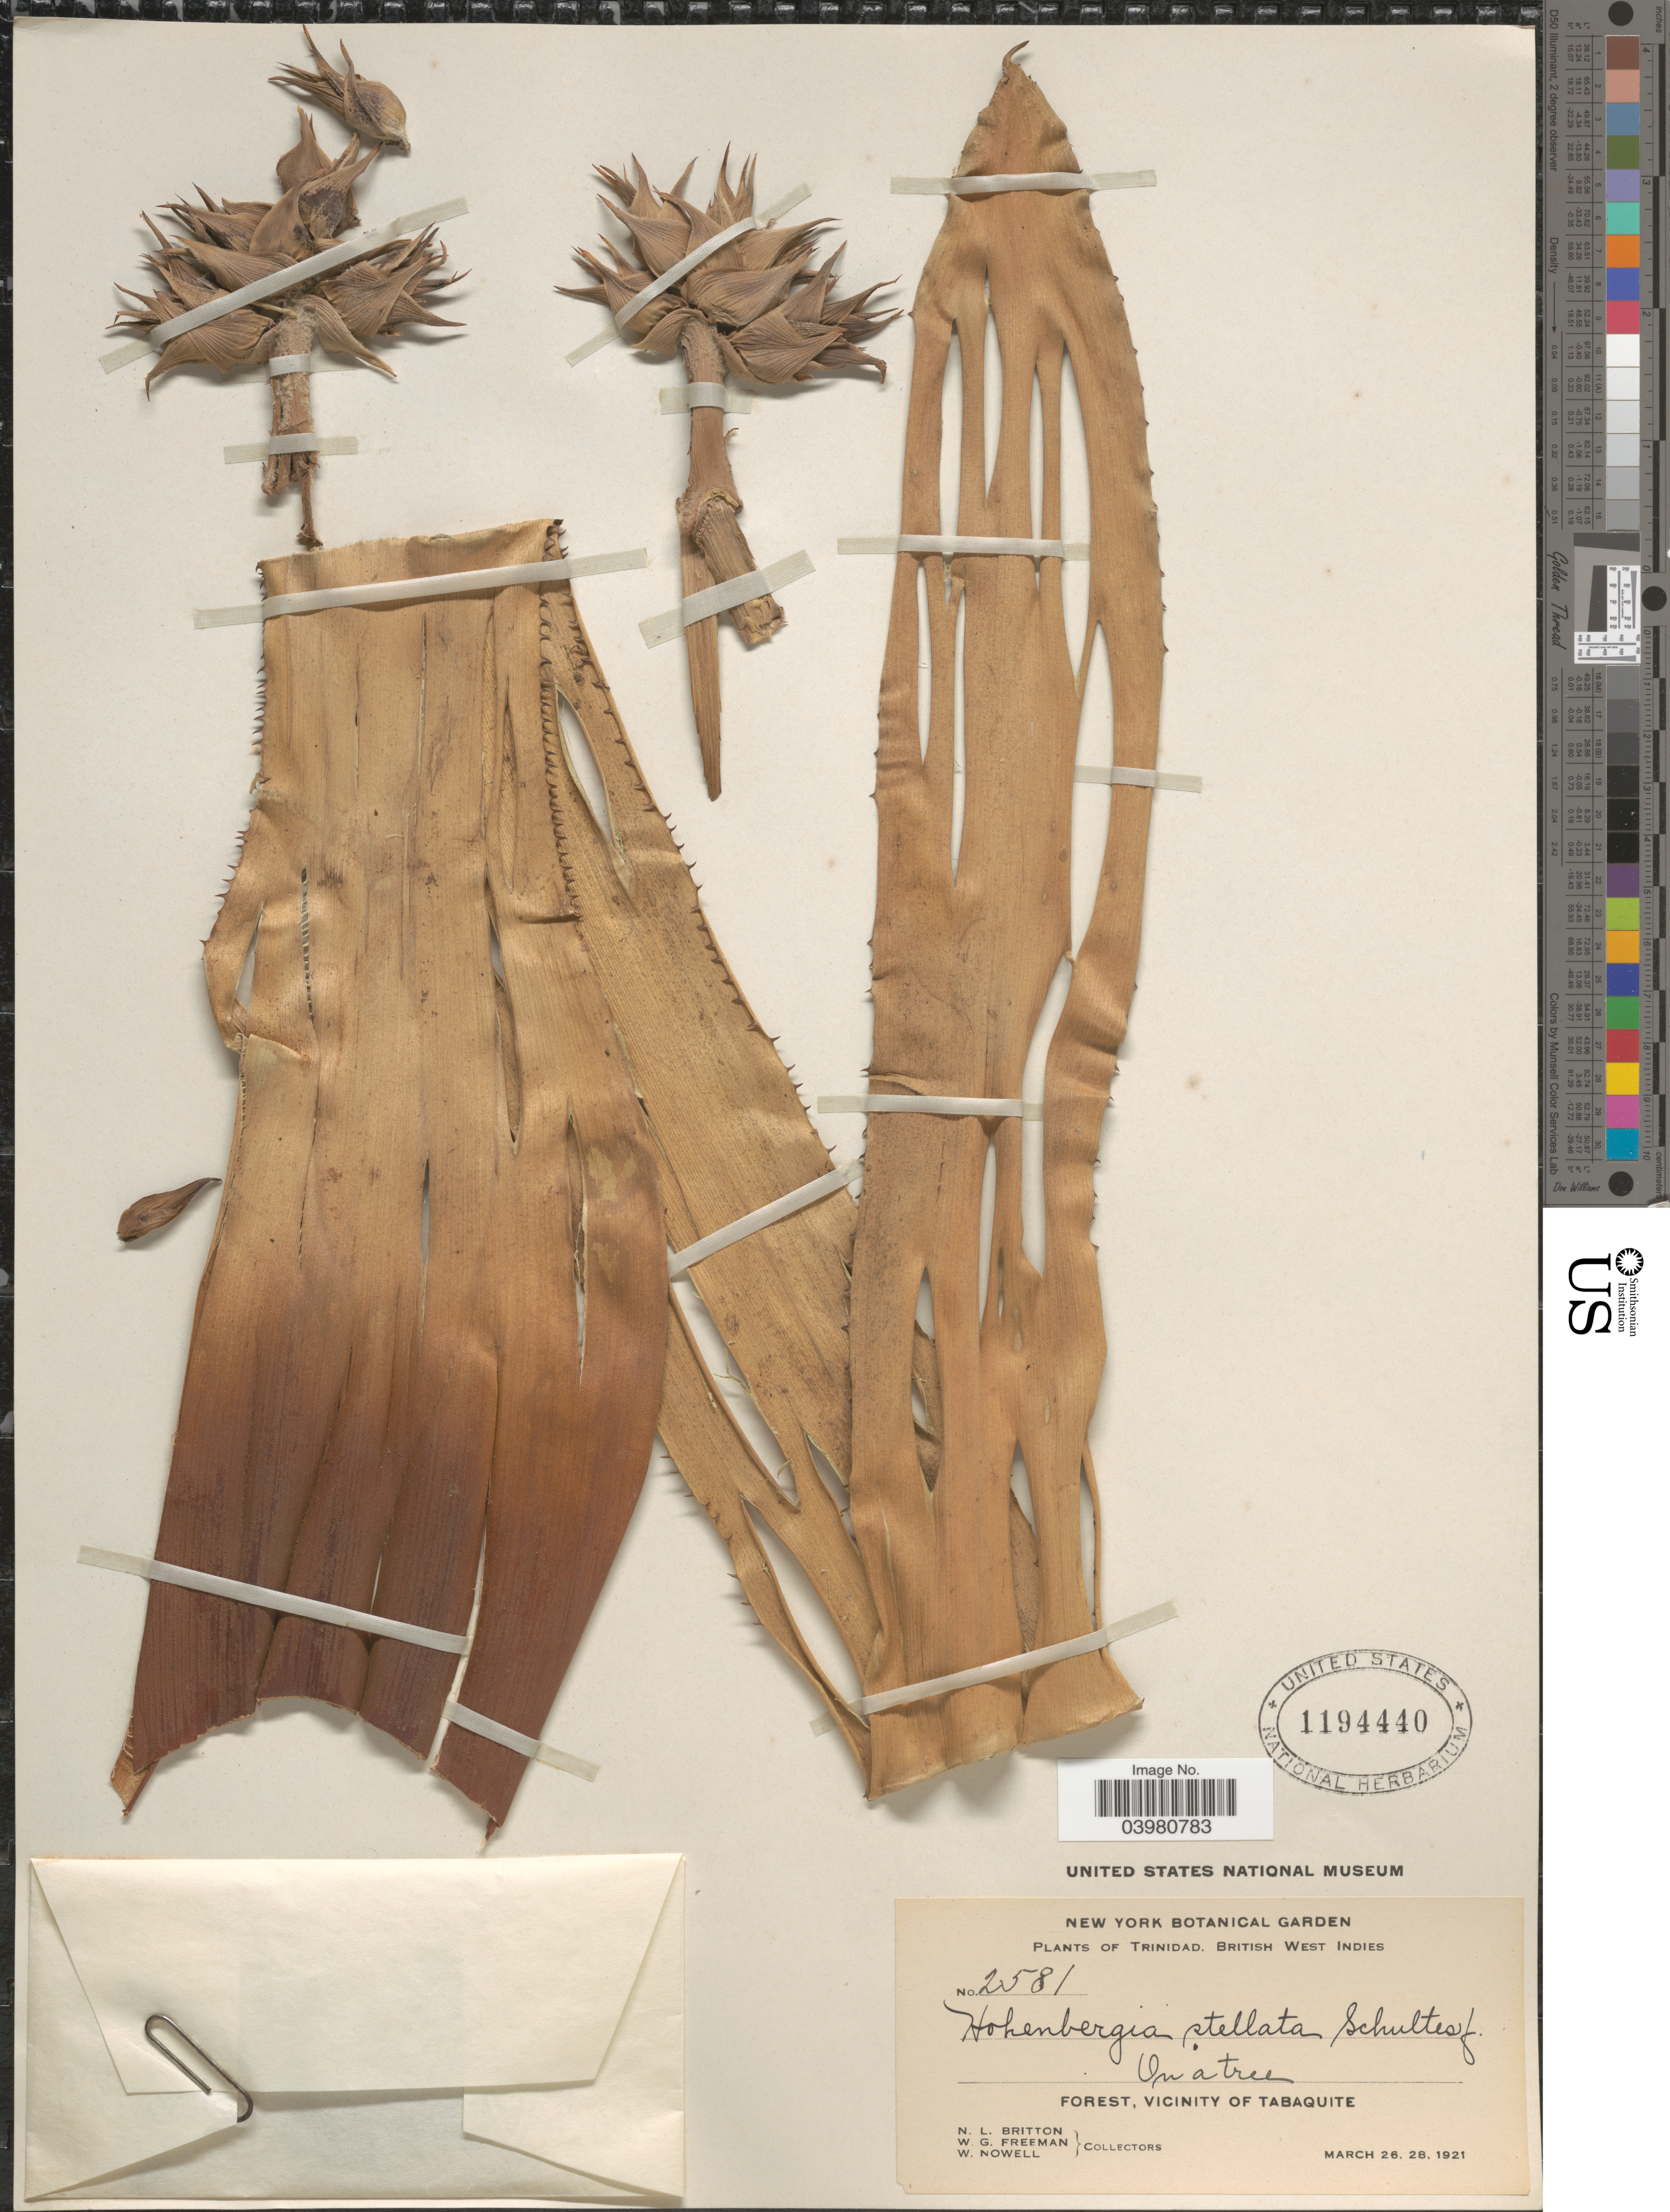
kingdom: Plantae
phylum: Tracheophyta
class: Liliopsida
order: Poales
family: Bromeliaceae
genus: Hohenbergia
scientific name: Hohenbergia stellata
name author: Schult. & Schult. f.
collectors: Mrs. N. L. Britton, W. Freeman & W. Nowell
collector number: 2581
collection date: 1921-03-26/1921-03-28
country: Trinidad and Tobago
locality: Trinidad, British West Indies. Forest, vicinity of Tabaquite.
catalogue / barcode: US 1194440